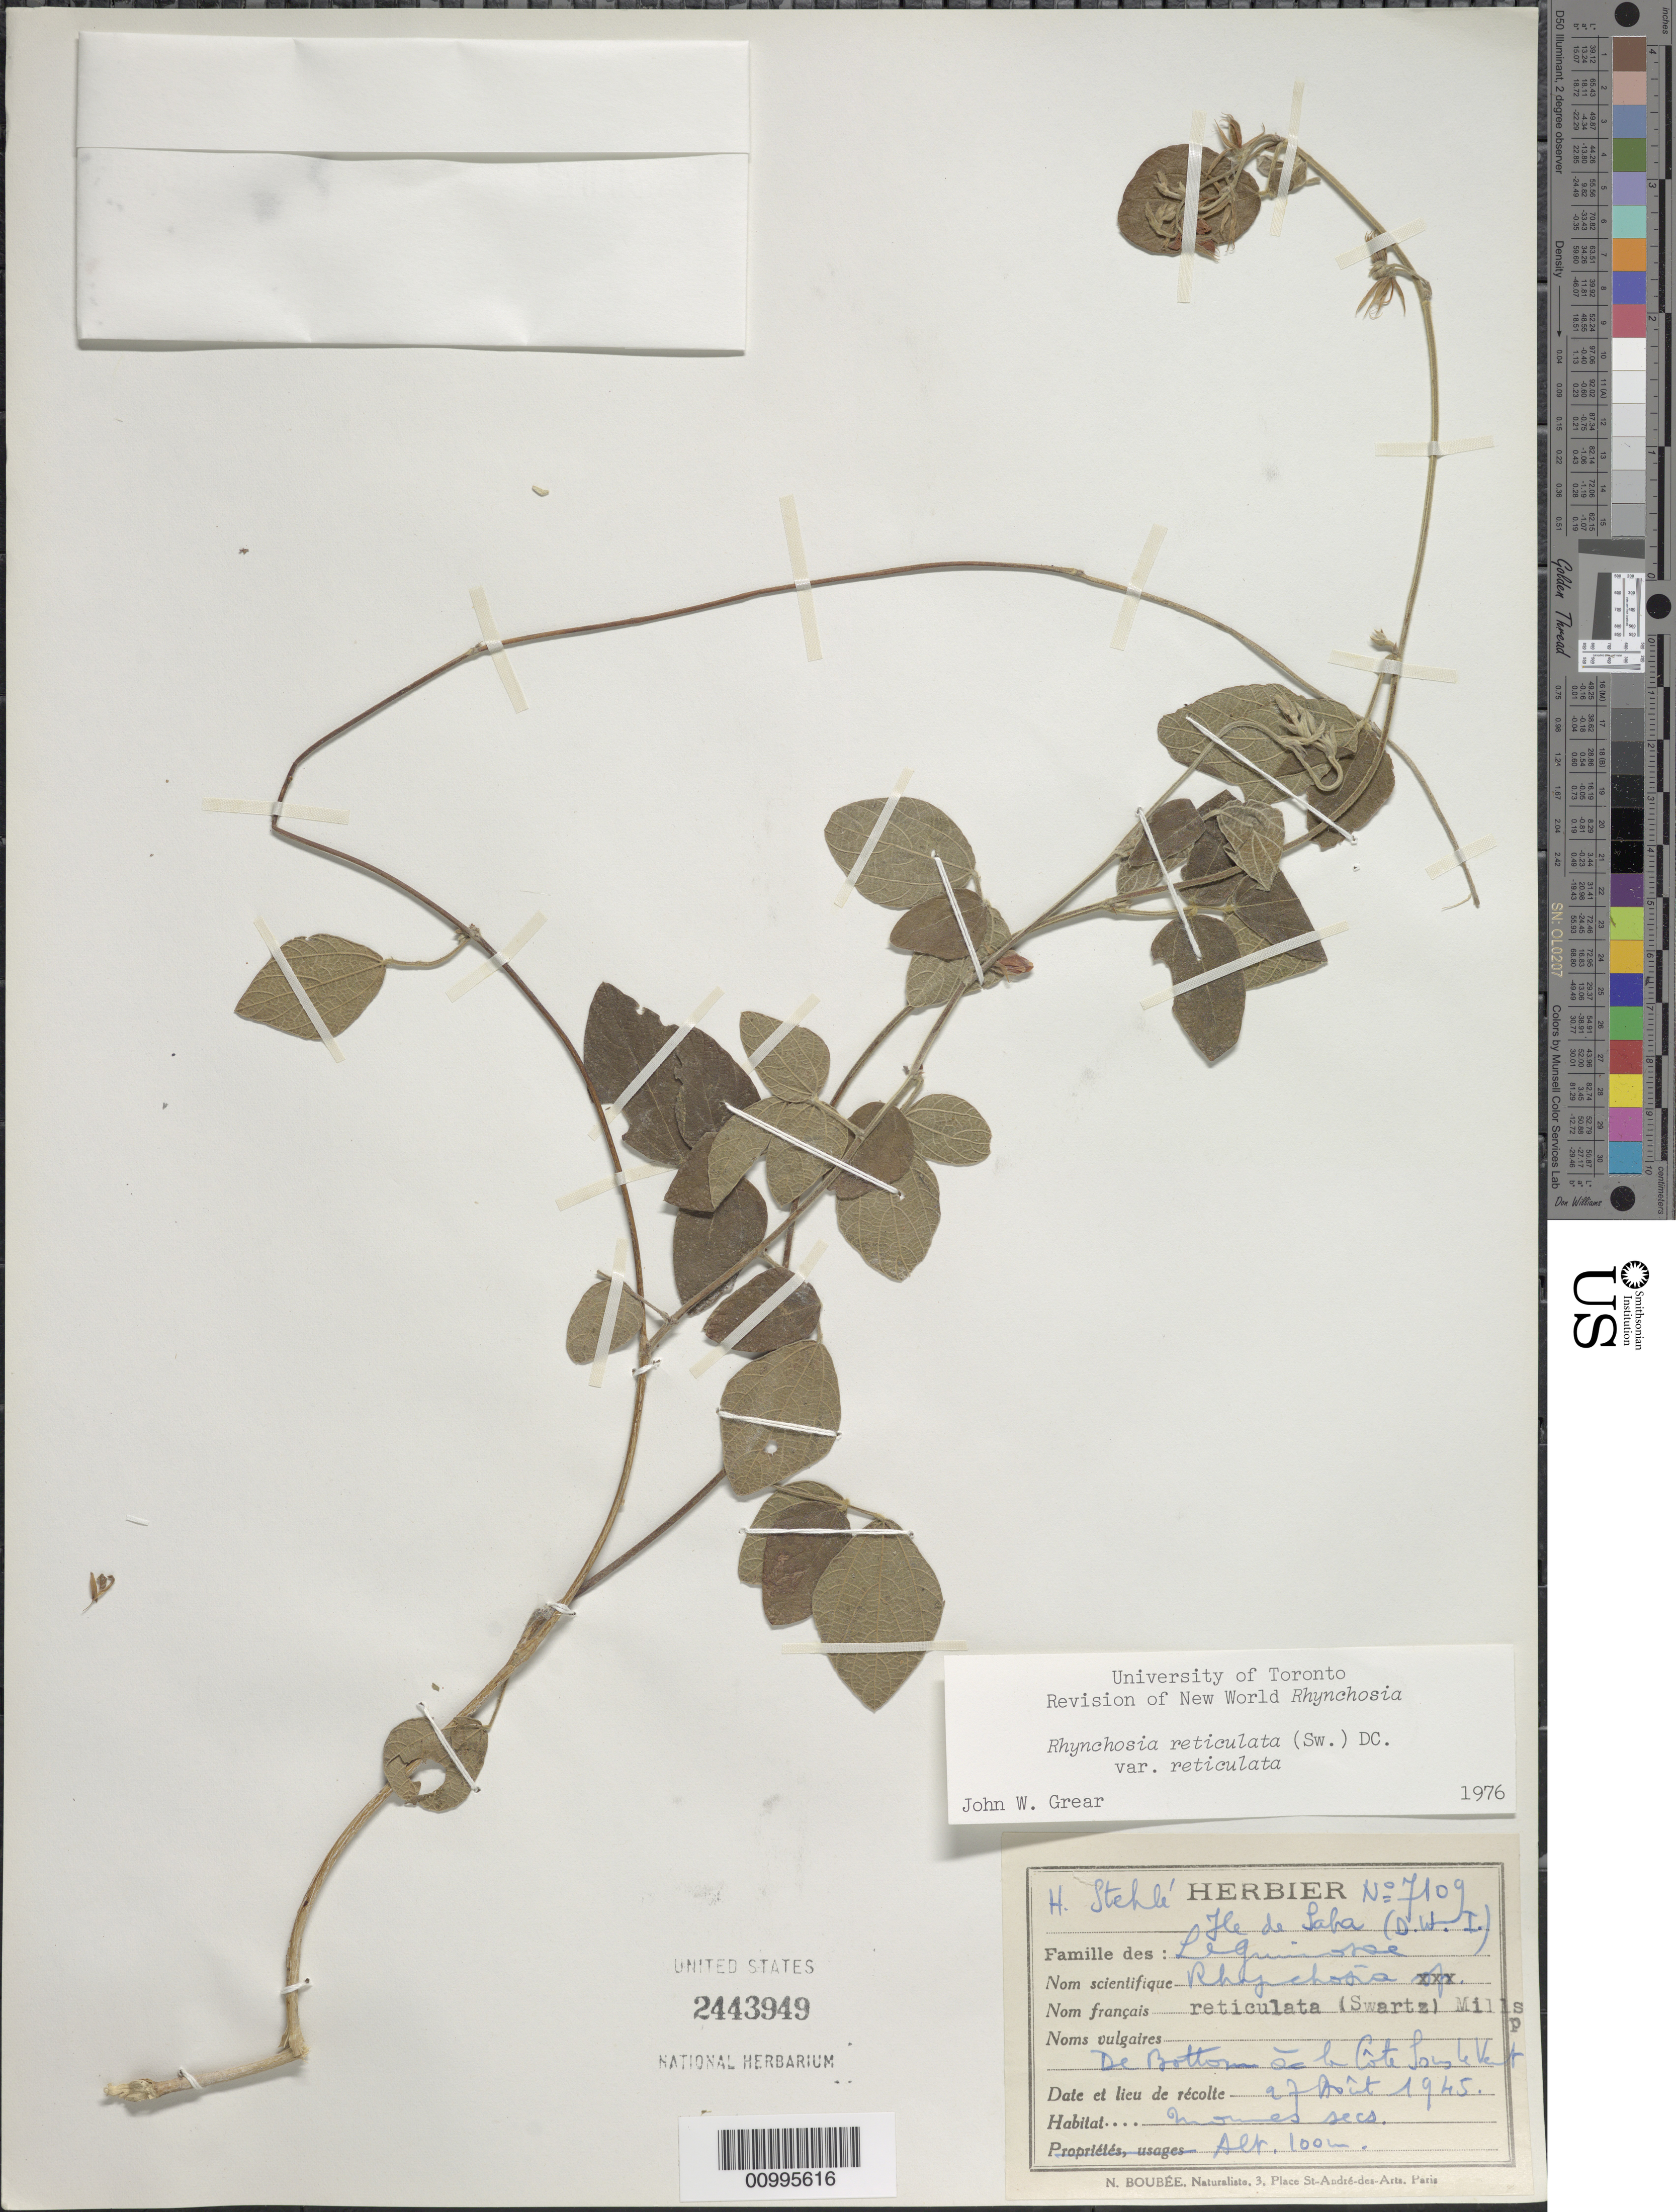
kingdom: Plantae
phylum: Tracheophyta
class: Magnoliopsida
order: Fabales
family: Fabaceae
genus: Rhynchosia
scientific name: Rhynchosia reticulata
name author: (Sw.) DC.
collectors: H. Stehlé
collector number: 7109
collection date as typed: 27 Aug 1945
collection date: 1945-08-27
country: Netherlands Antilles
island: Saba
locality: Bottom of La Cote Sous Le Vent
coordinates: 0 N, 0 E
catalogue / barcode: US 2443949